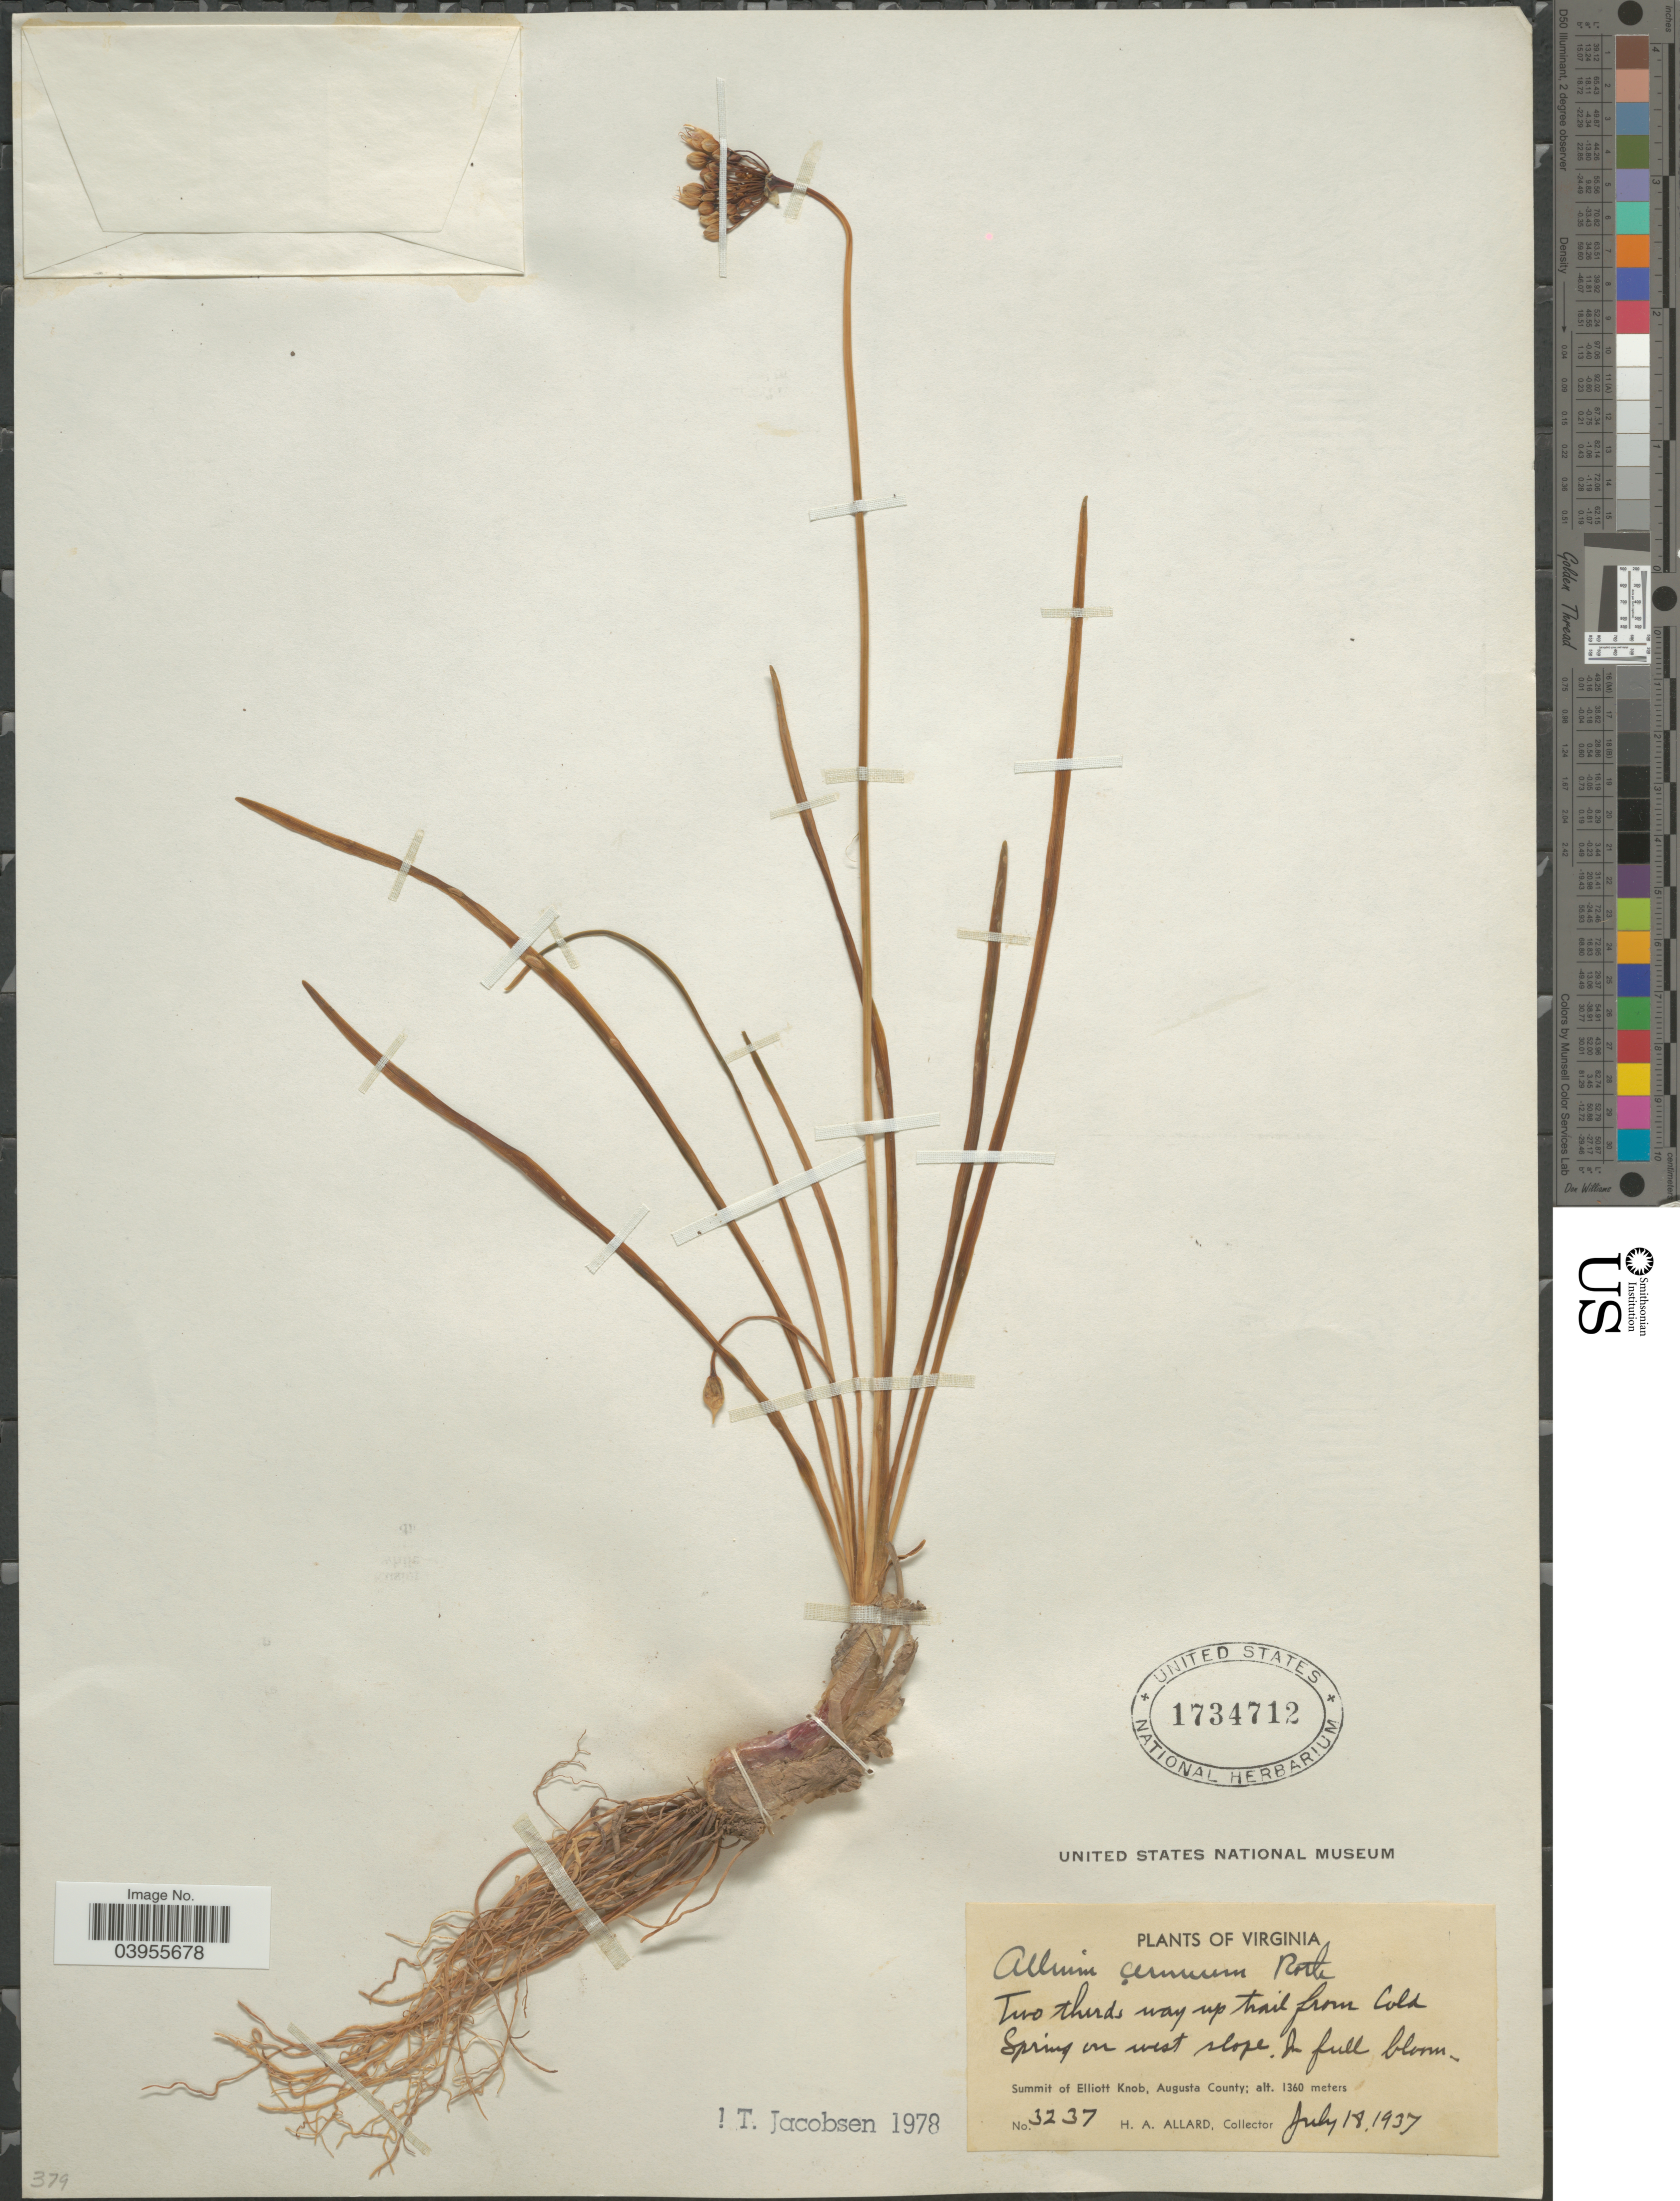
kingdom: Plantae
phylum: Tracheophyta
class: Liliopsida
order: Asparagales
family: Amaryllidaceae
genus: Allium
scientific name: Allium cernuum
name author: Roth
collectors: H. A. Allard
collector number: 3237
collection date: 1937-07-18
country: United States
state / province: Virginia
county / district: Augusta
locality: Two thirds way up trail from Cold Spring on west slope. Summit of Elliott Knob, Augusta County.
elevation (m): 1360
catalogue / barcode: US 1734712